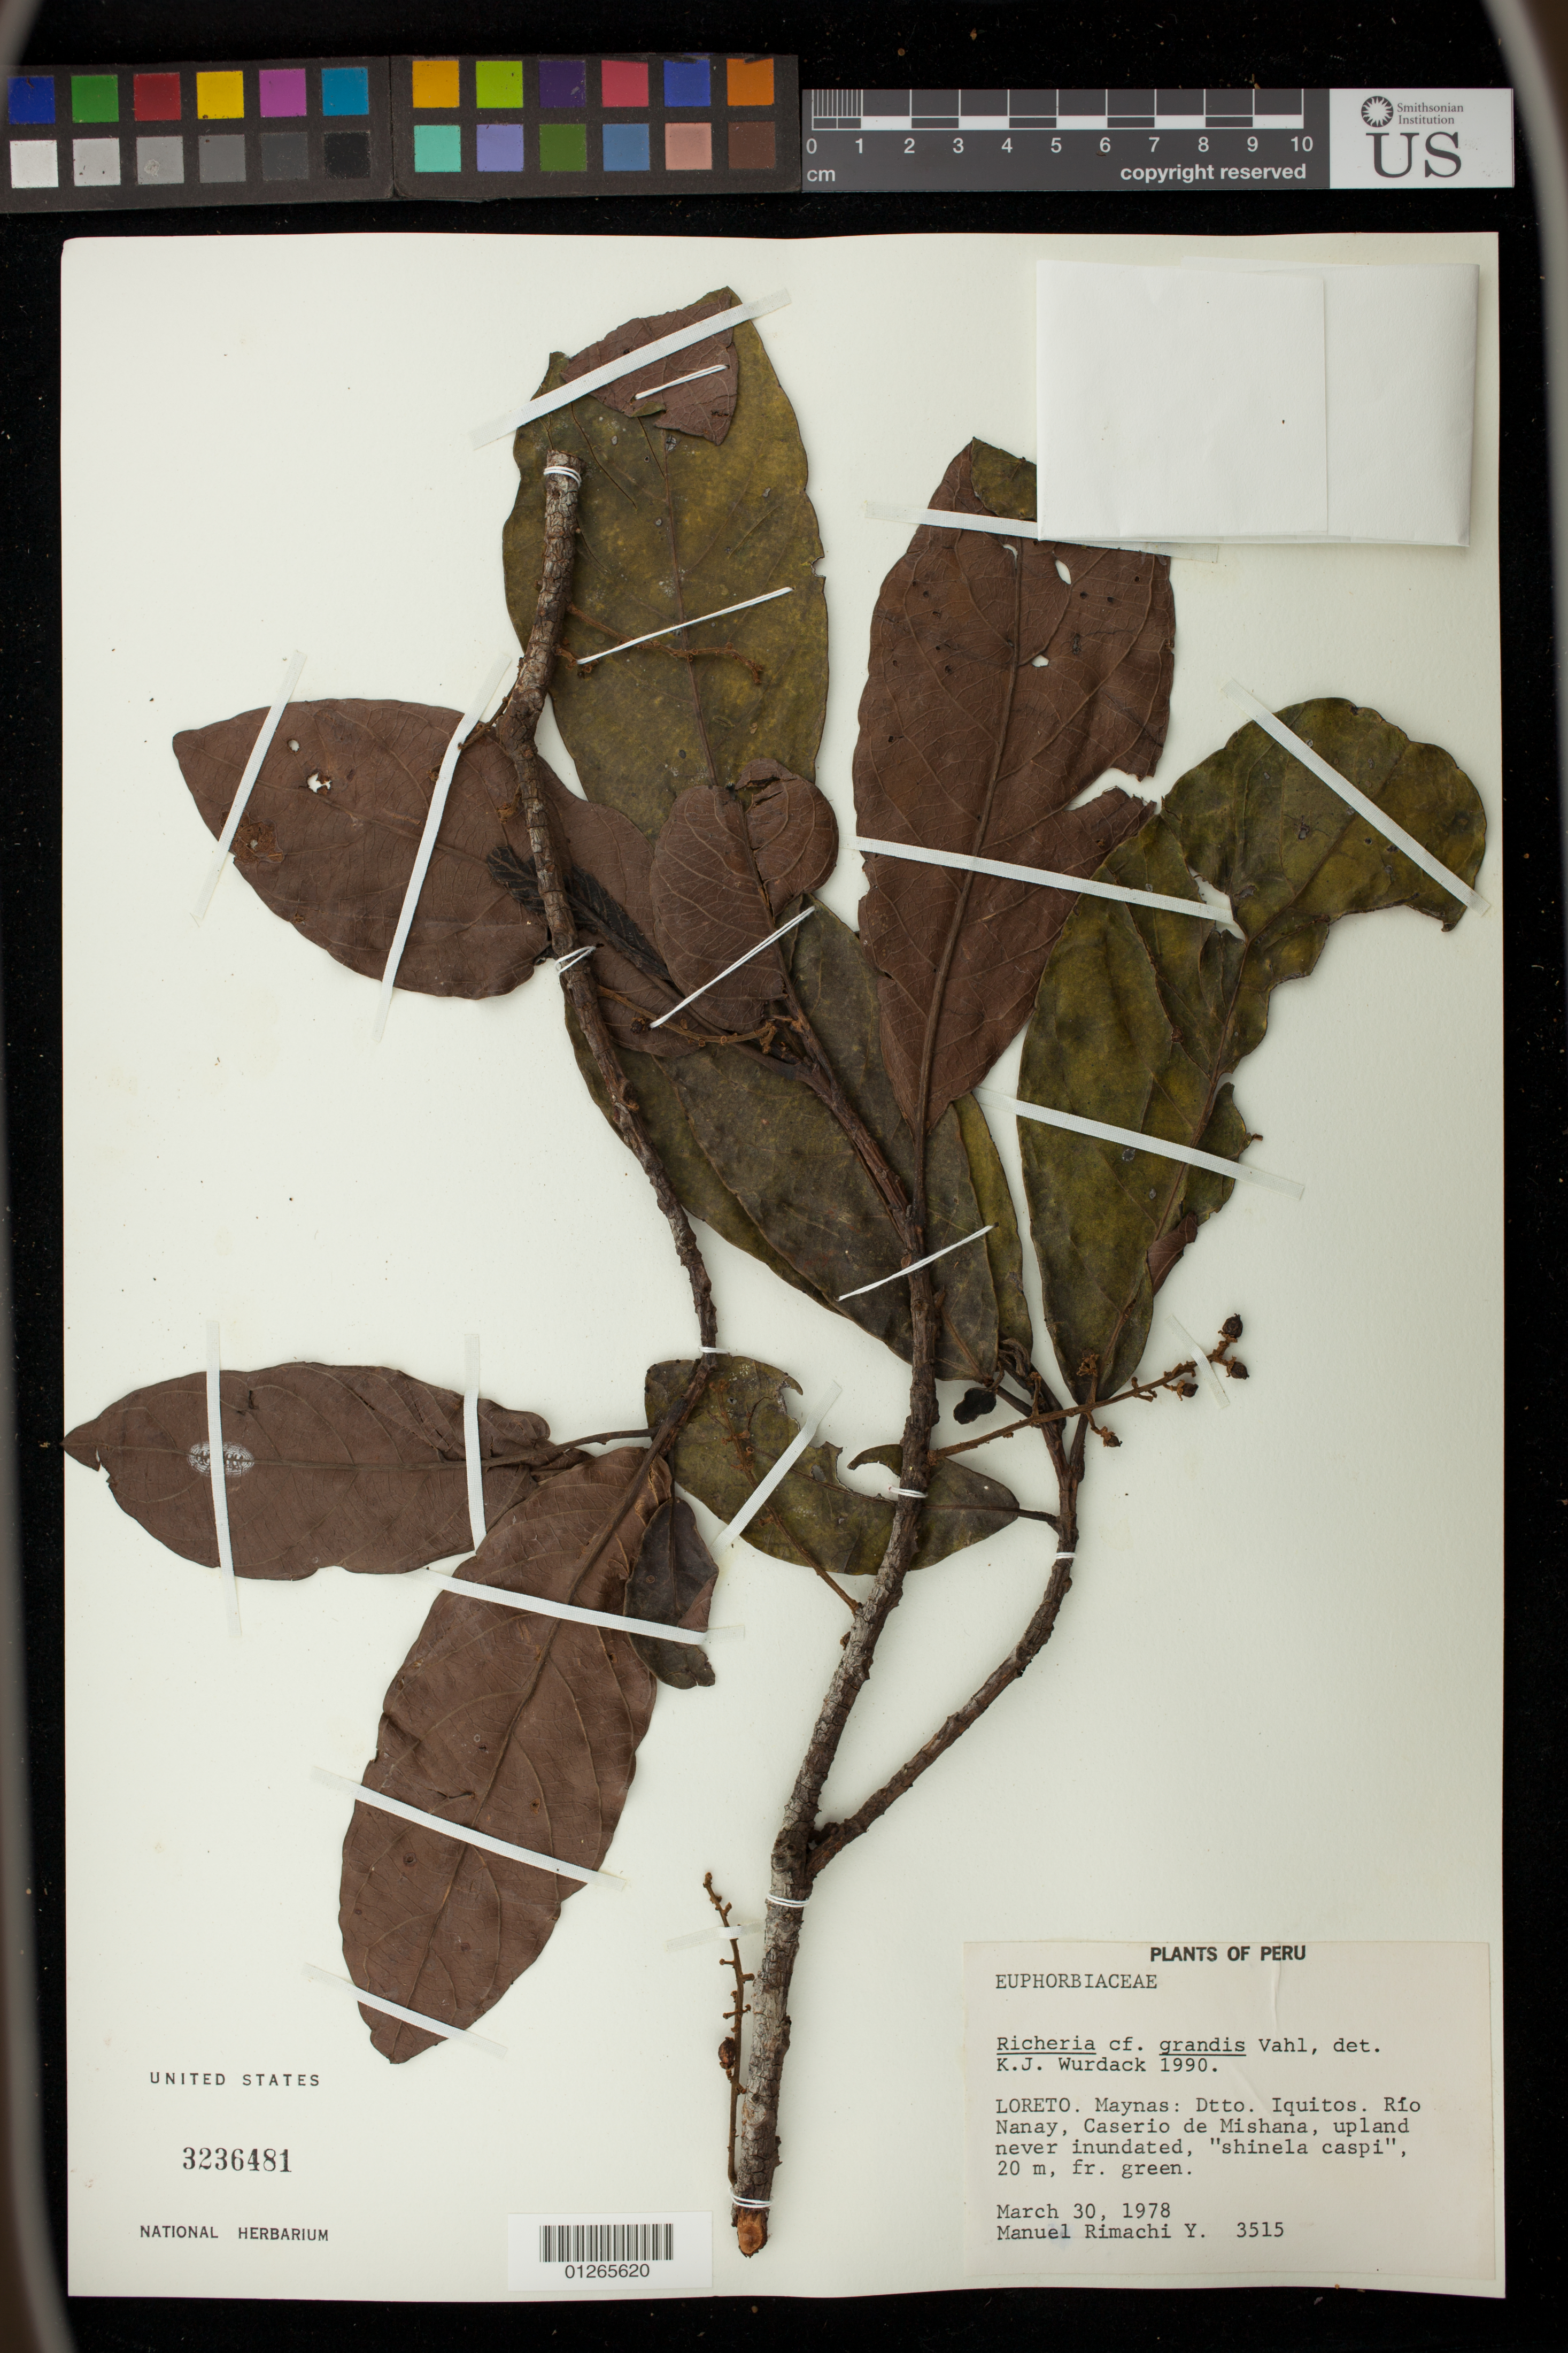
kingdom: Plantae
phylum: Tracheophyta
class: Magnoliopsida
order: Malpighiales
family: Phyllanthaceae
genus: Richeria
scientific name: Richeria grandis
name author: Vahl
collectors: M. Rimachi Y.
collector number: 3515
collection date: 1978-03-30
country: Peru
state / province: Loreto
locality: Porto do Palmital, Garuva, S. Francisco do Sul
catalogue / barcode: US 3236481